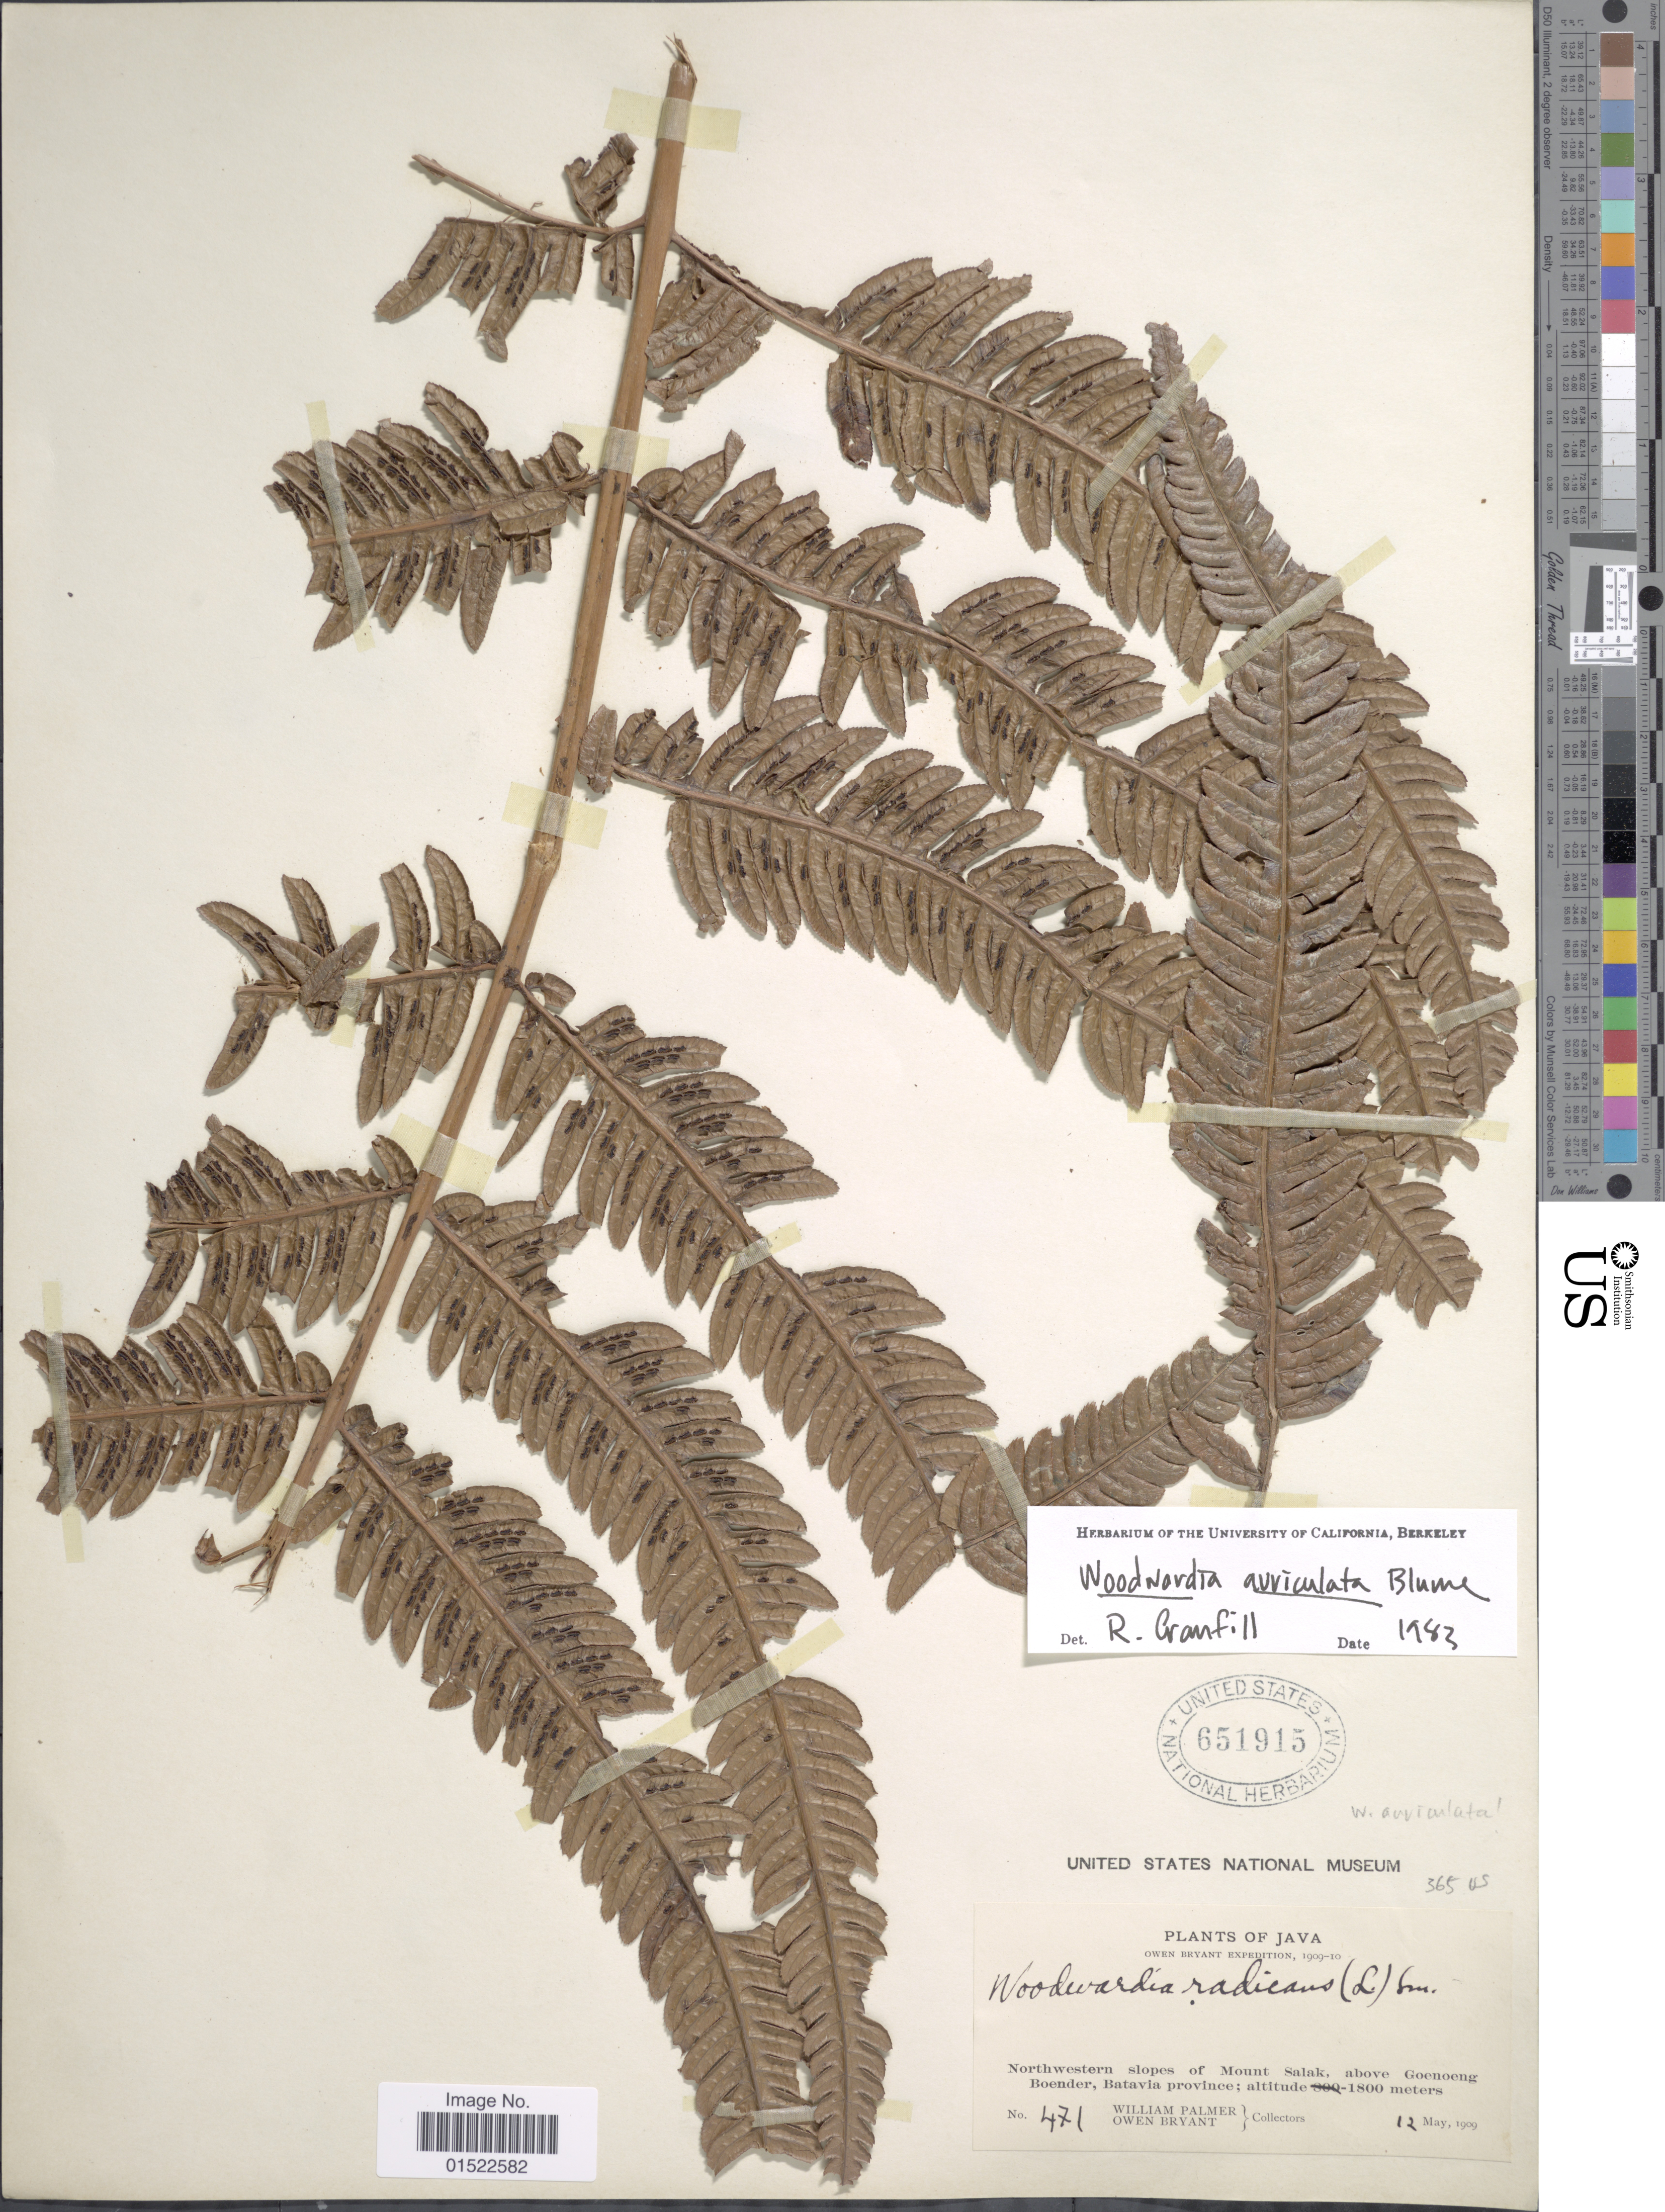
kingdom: Plantae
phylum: Tracheophyta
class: Polypodiopsida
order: Polypodiales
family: Blechnaceae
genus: Woodwardia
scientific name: Woodwardia auriculata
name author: Blume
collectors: W. Palmer & O. Bryant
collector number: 471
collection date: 1909-05-12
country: Indonesia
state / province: Java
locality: Northwestern slopes of Mount Salak, above Goenoeng Boender, Batavia Province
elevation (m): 1800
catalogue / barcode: US 651915